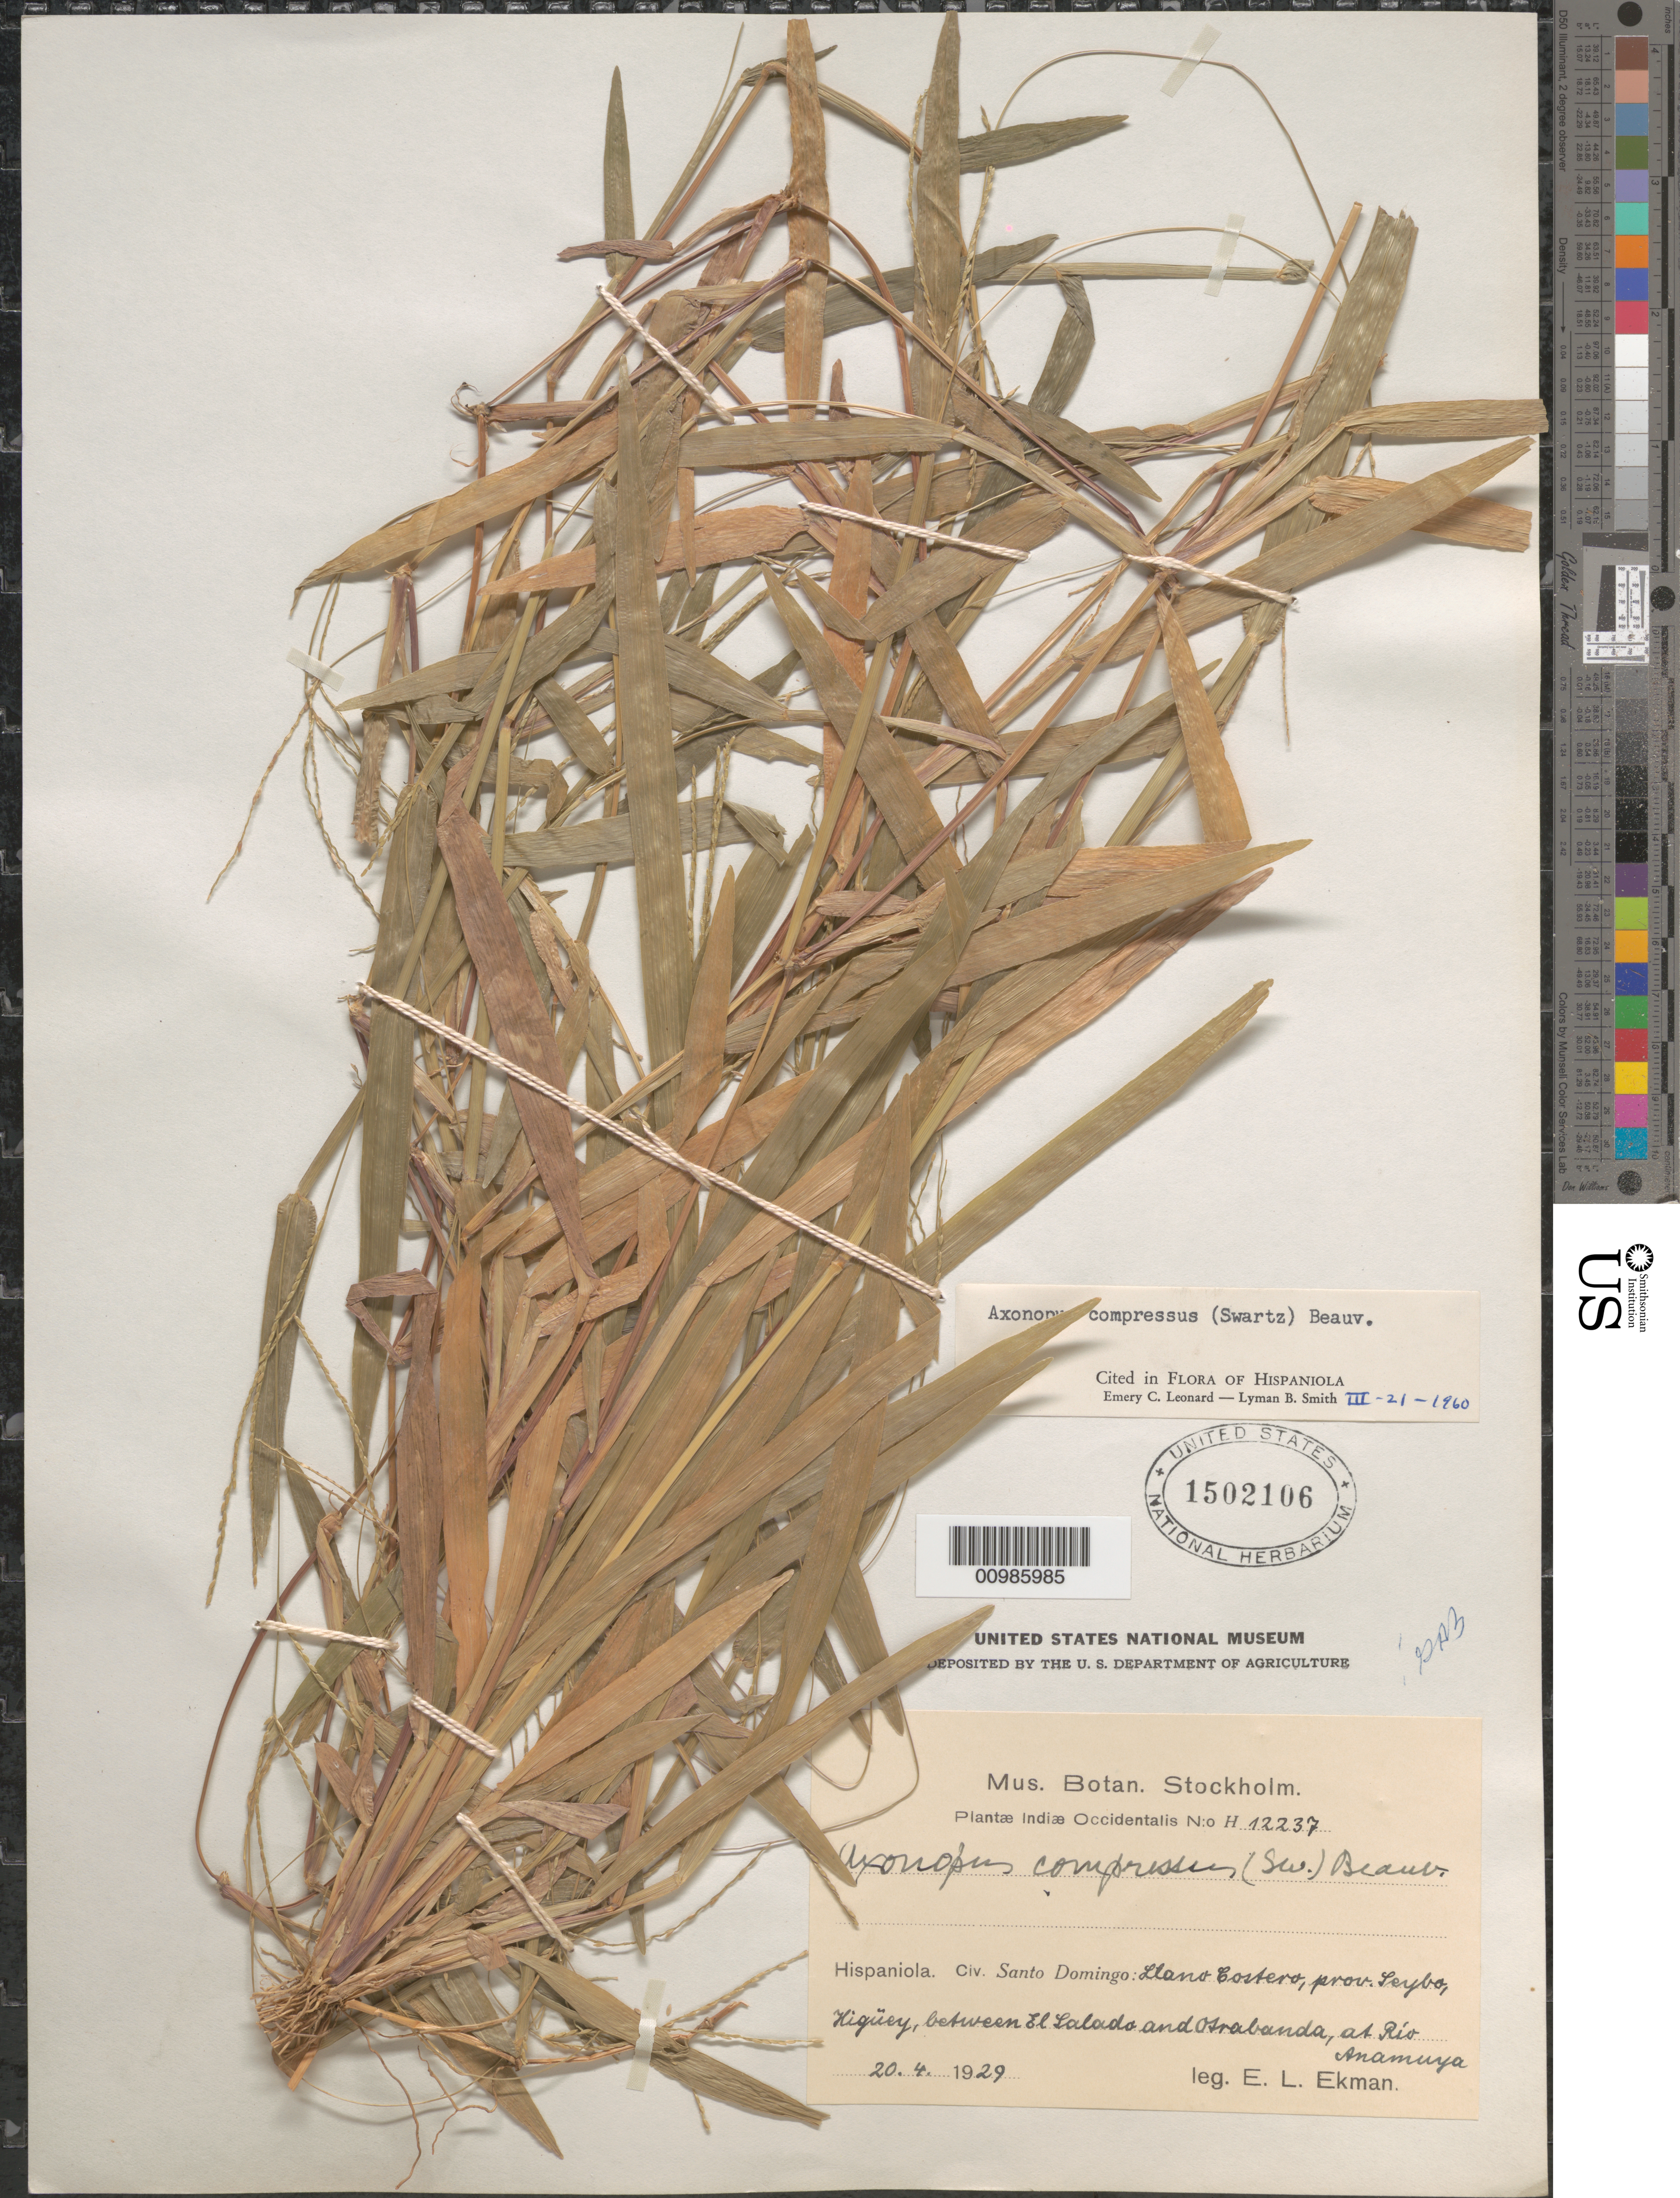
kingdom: Plantae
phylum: Tracheophyta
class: Liliopsida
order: Poales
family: Poaceae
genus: Axonopus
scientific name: Axonopus compressus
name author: (Sw.) P. Beauv.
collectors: E. L. Ekman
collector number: H 12237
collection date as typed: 20 Apr 1929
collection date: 1929-04-20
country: Dominican Republic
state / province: Distrito Nacional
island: Hispaniola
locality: Llano Costero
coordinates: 0 N, 0 E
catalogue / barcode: US 1502106